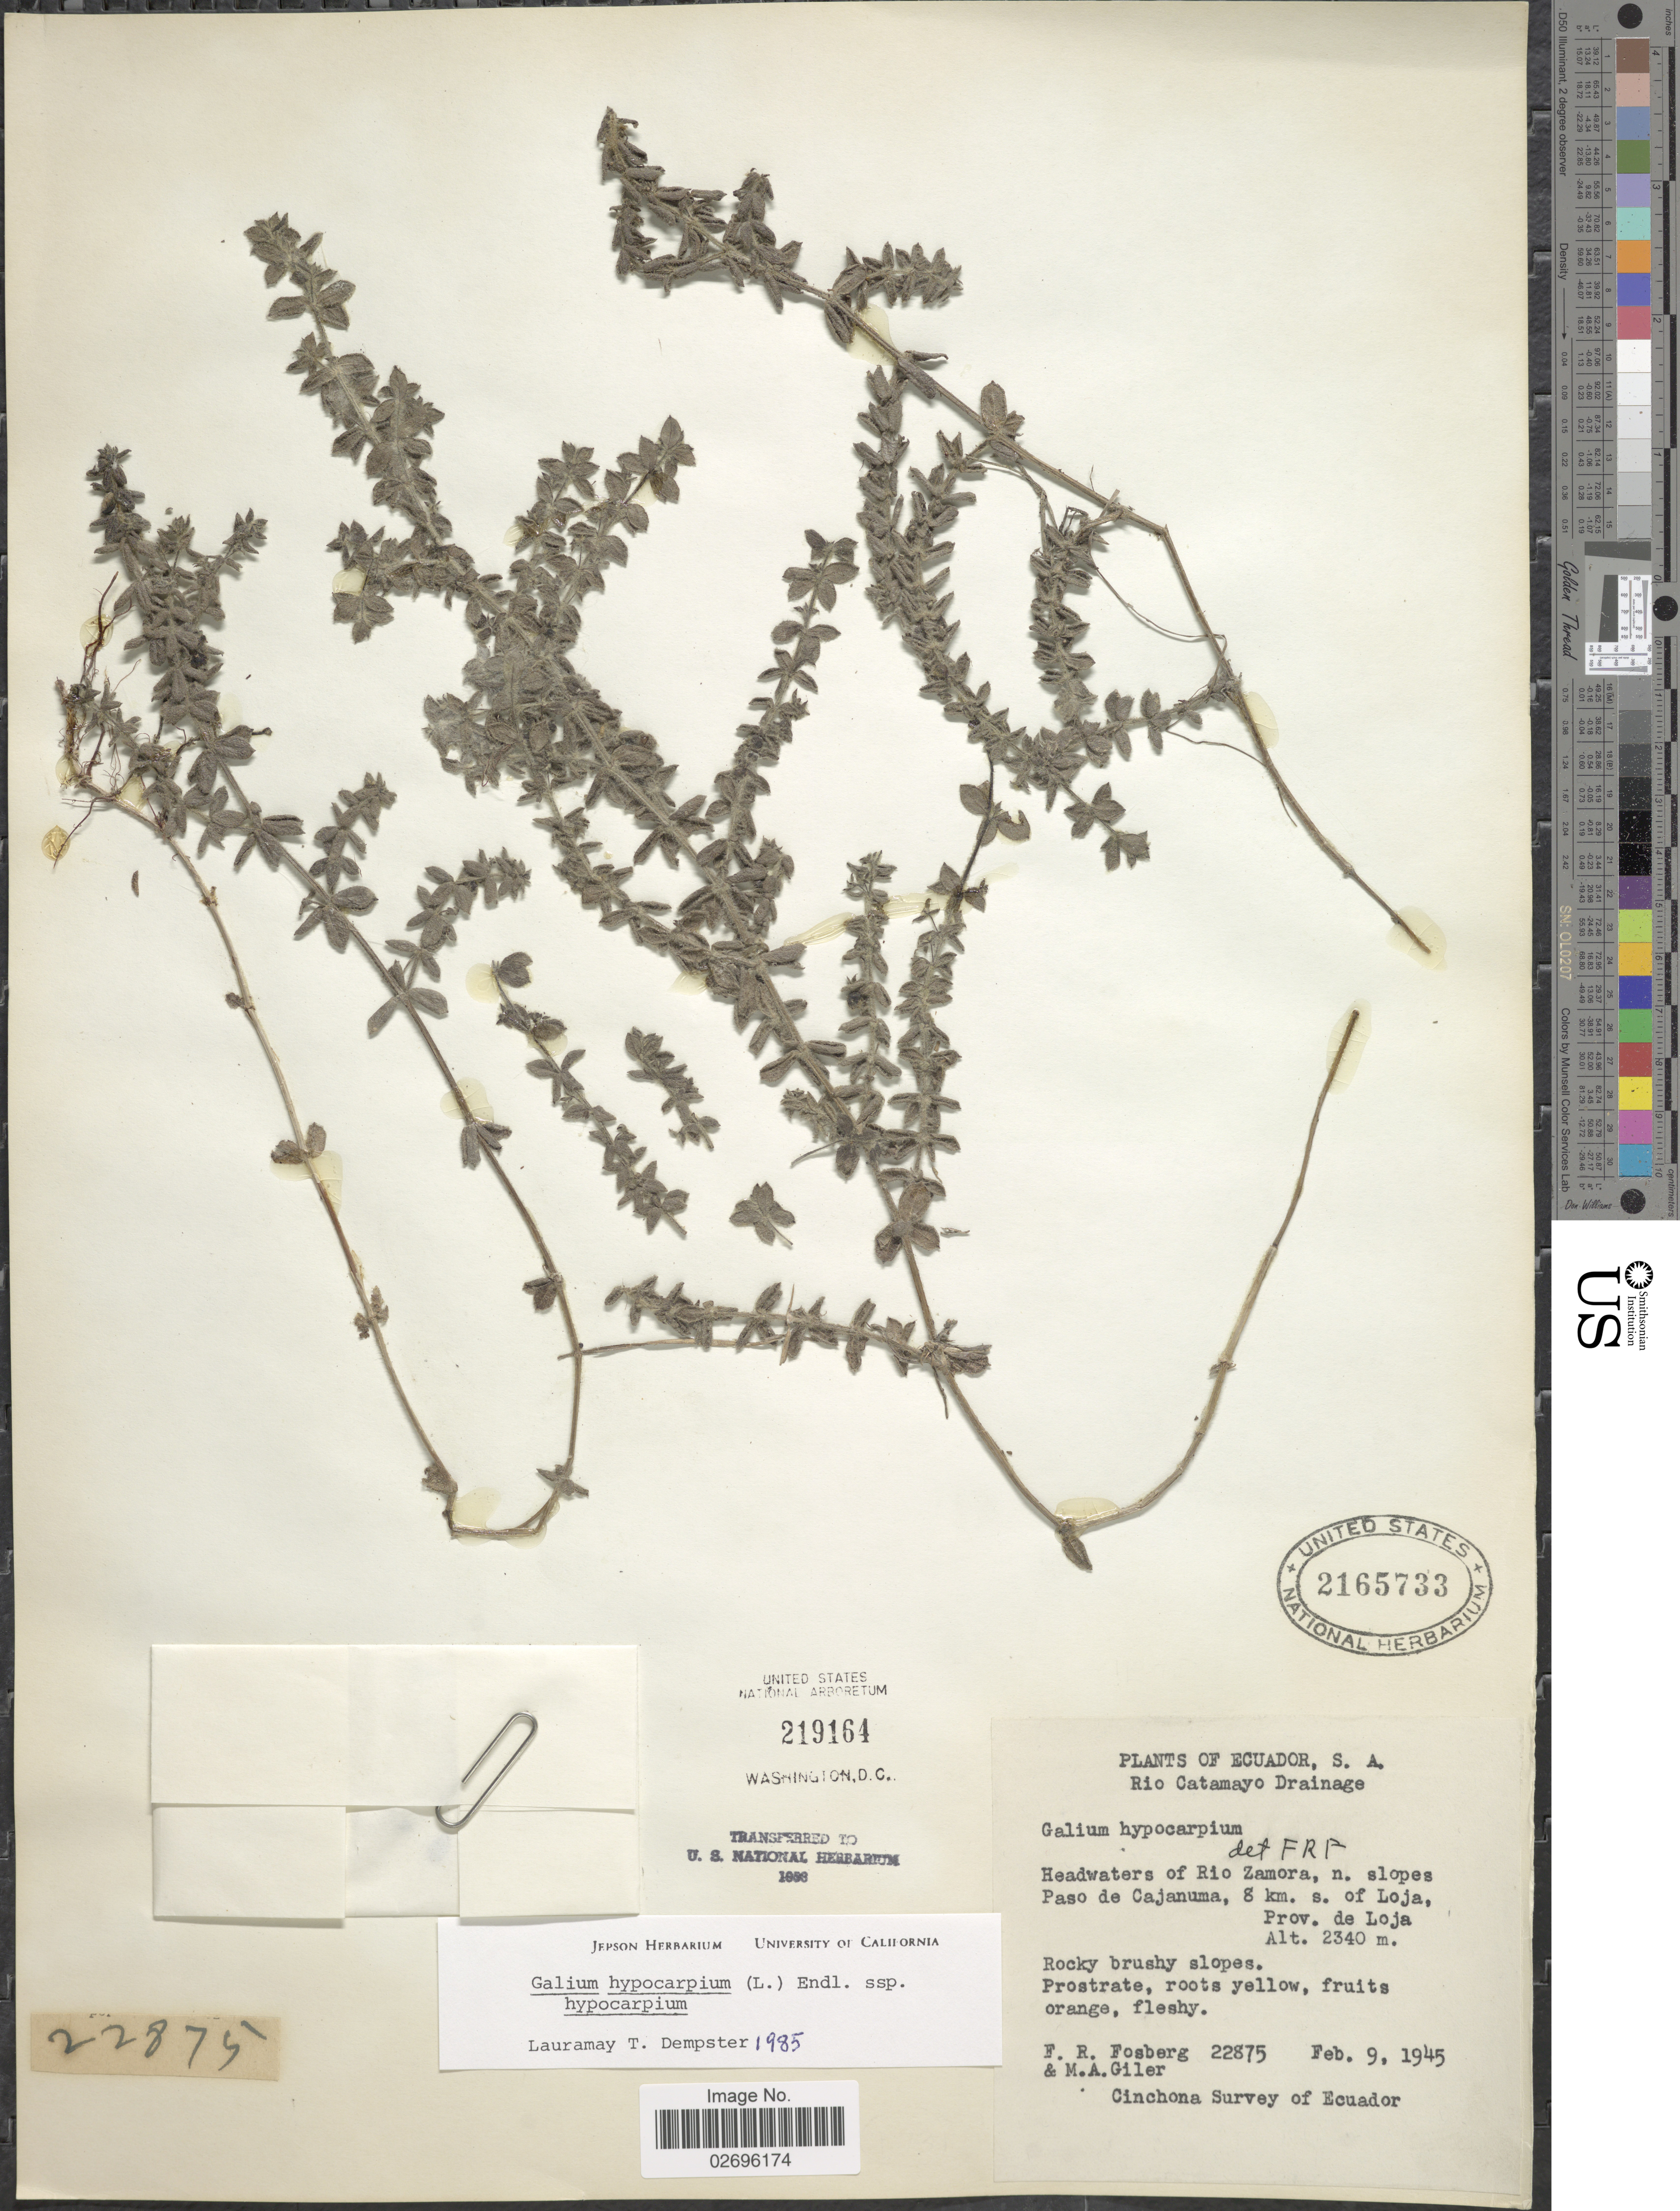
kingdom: Plantae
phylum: Tracheophyta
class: Magnoliopsida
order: Gentianales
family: Rubiaceae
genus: Galium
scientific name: Galium hypocarpium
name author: (L.) Endl. ex Griseb.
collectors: F. R. Fosberg & M. Giler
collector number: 22875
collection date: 1945-02-09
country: Ecuador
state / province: Loja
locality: Rio Catamayo Drainage. Headwaters of Rio Zamora, n. slopes Paso de Cajanuma, 8 km. s. of Loja.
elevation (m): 2340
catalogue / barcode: US 2165733